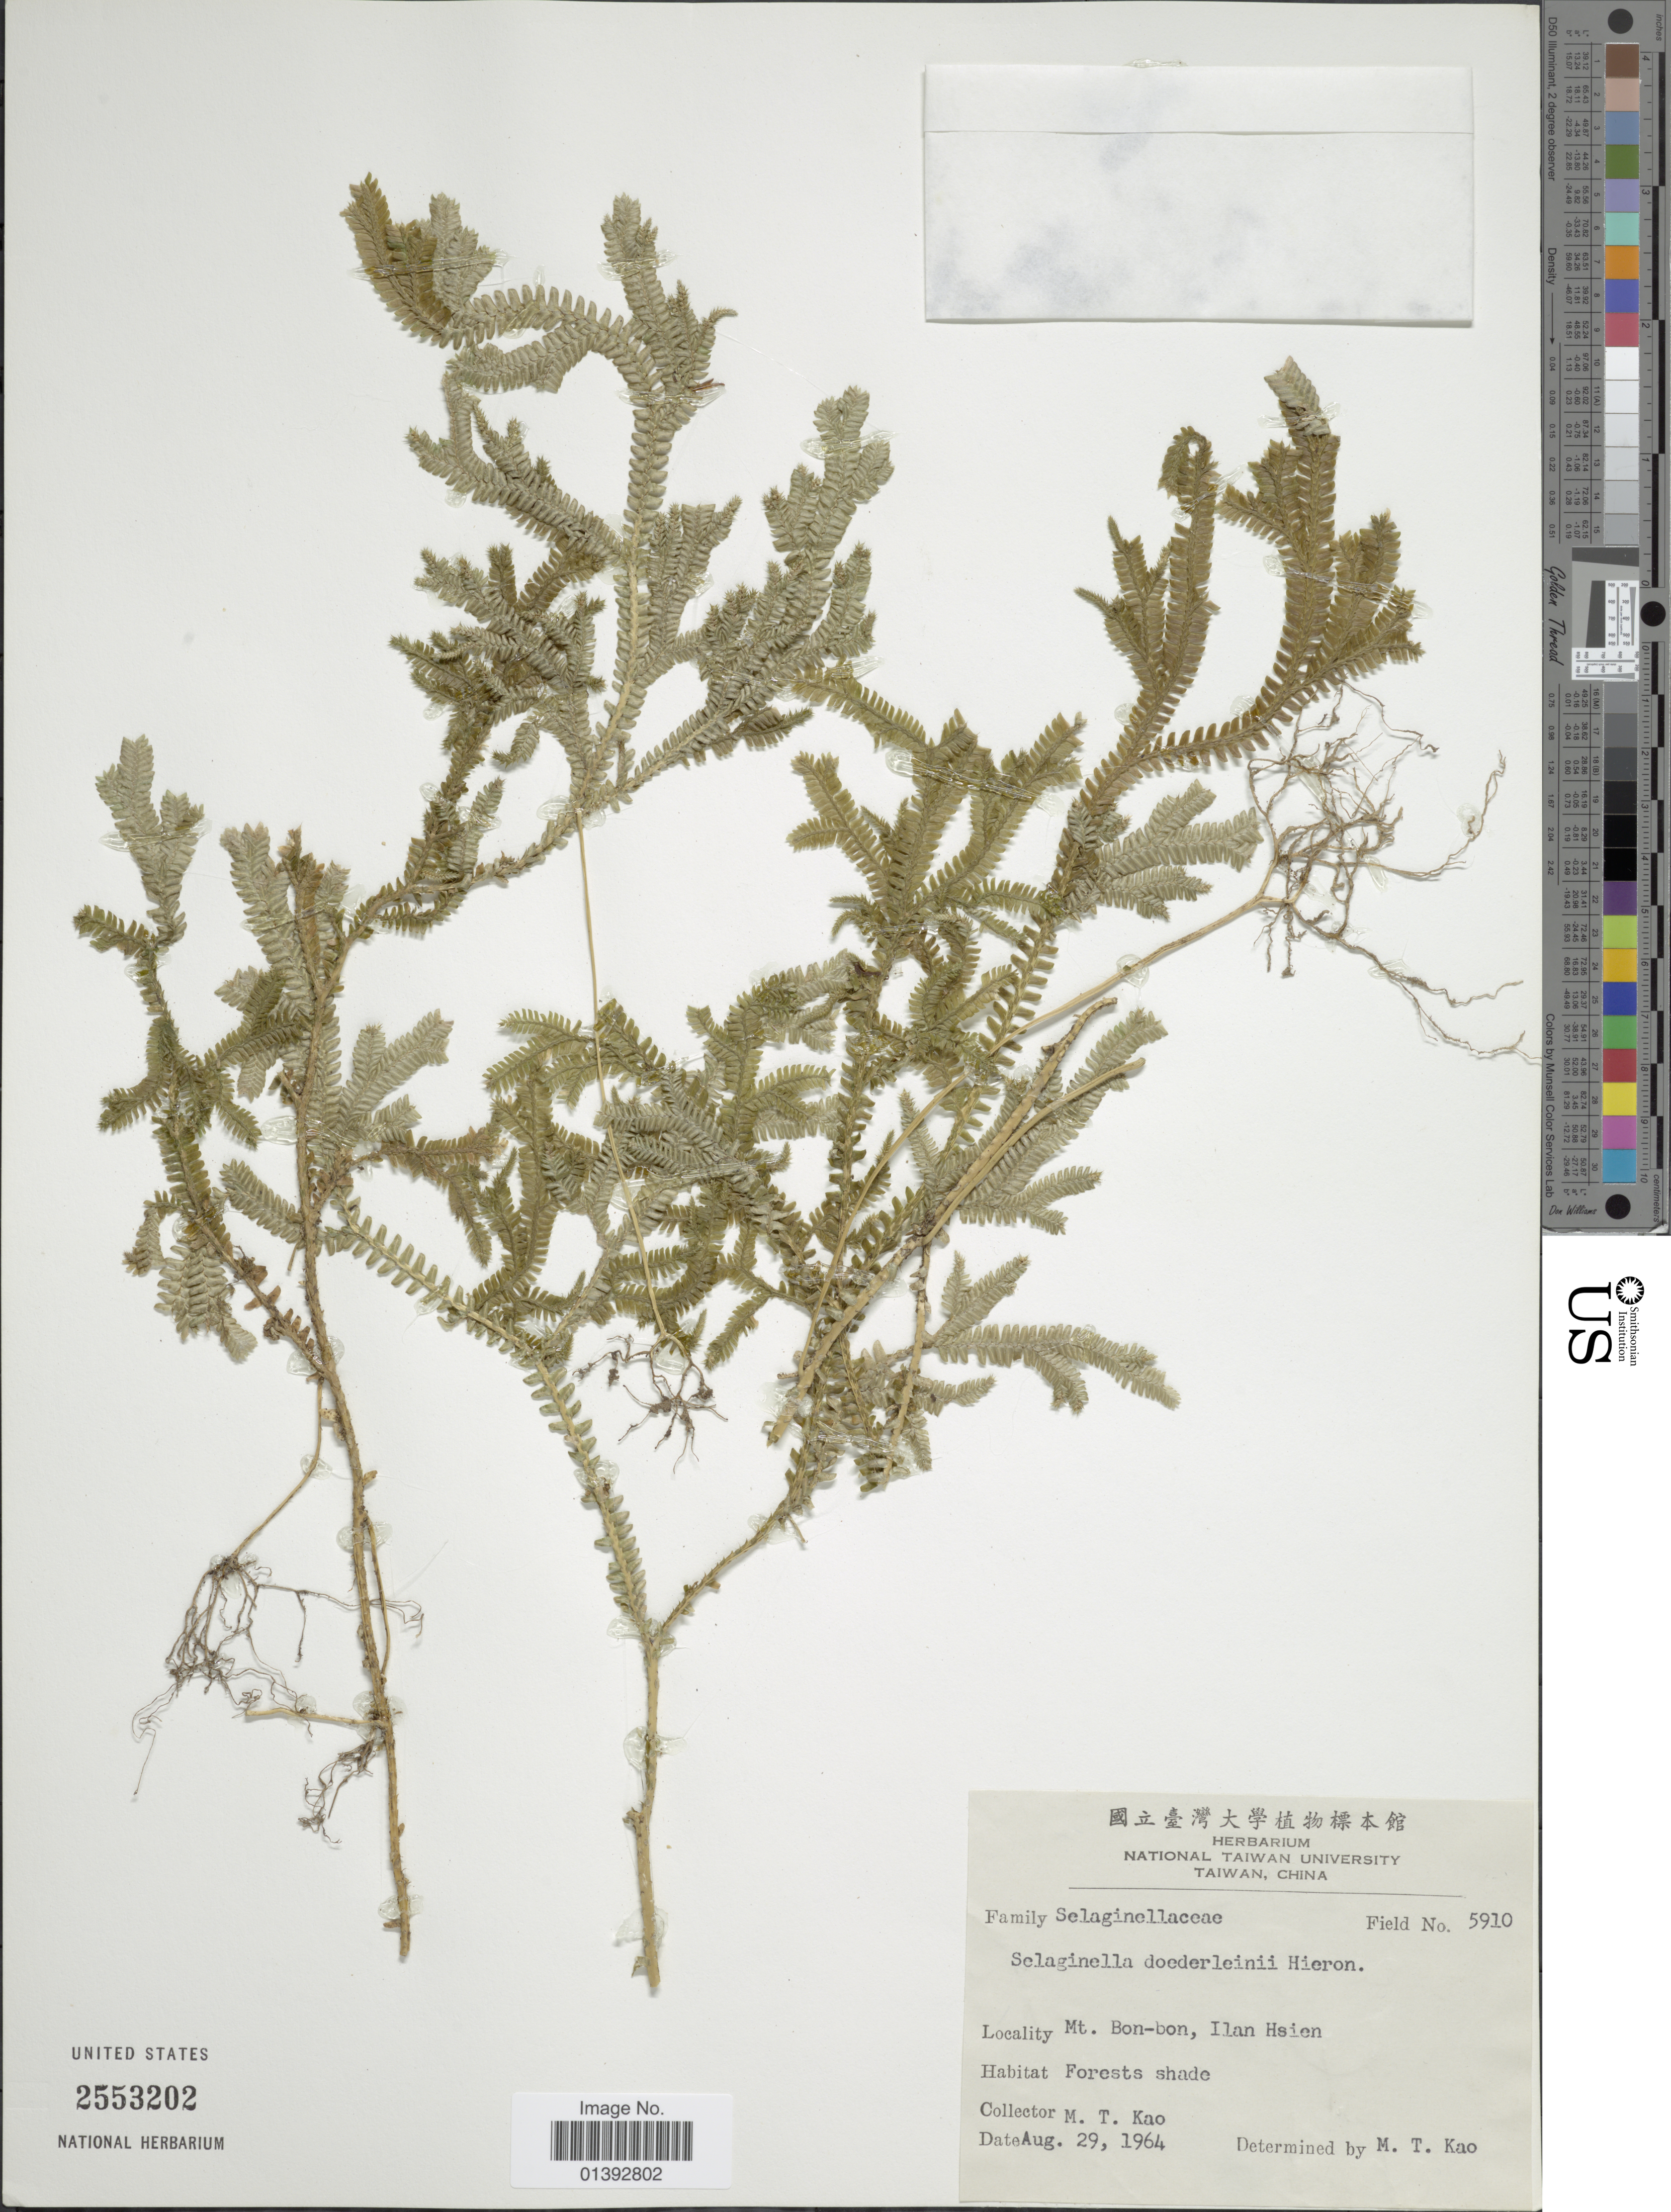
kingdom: Plantae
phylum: Tracheophyta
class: Lycopodiopsida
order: Selaginellales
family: Selaginellaceae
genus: Selaginella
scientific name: Selaginella doederleinii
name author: Hieron.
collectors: M. T. Kao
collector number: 5910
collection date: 1964-08-29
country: Taiwan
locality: Mt. Bon-bon, Ilan Hsien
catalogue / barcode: US 2553202